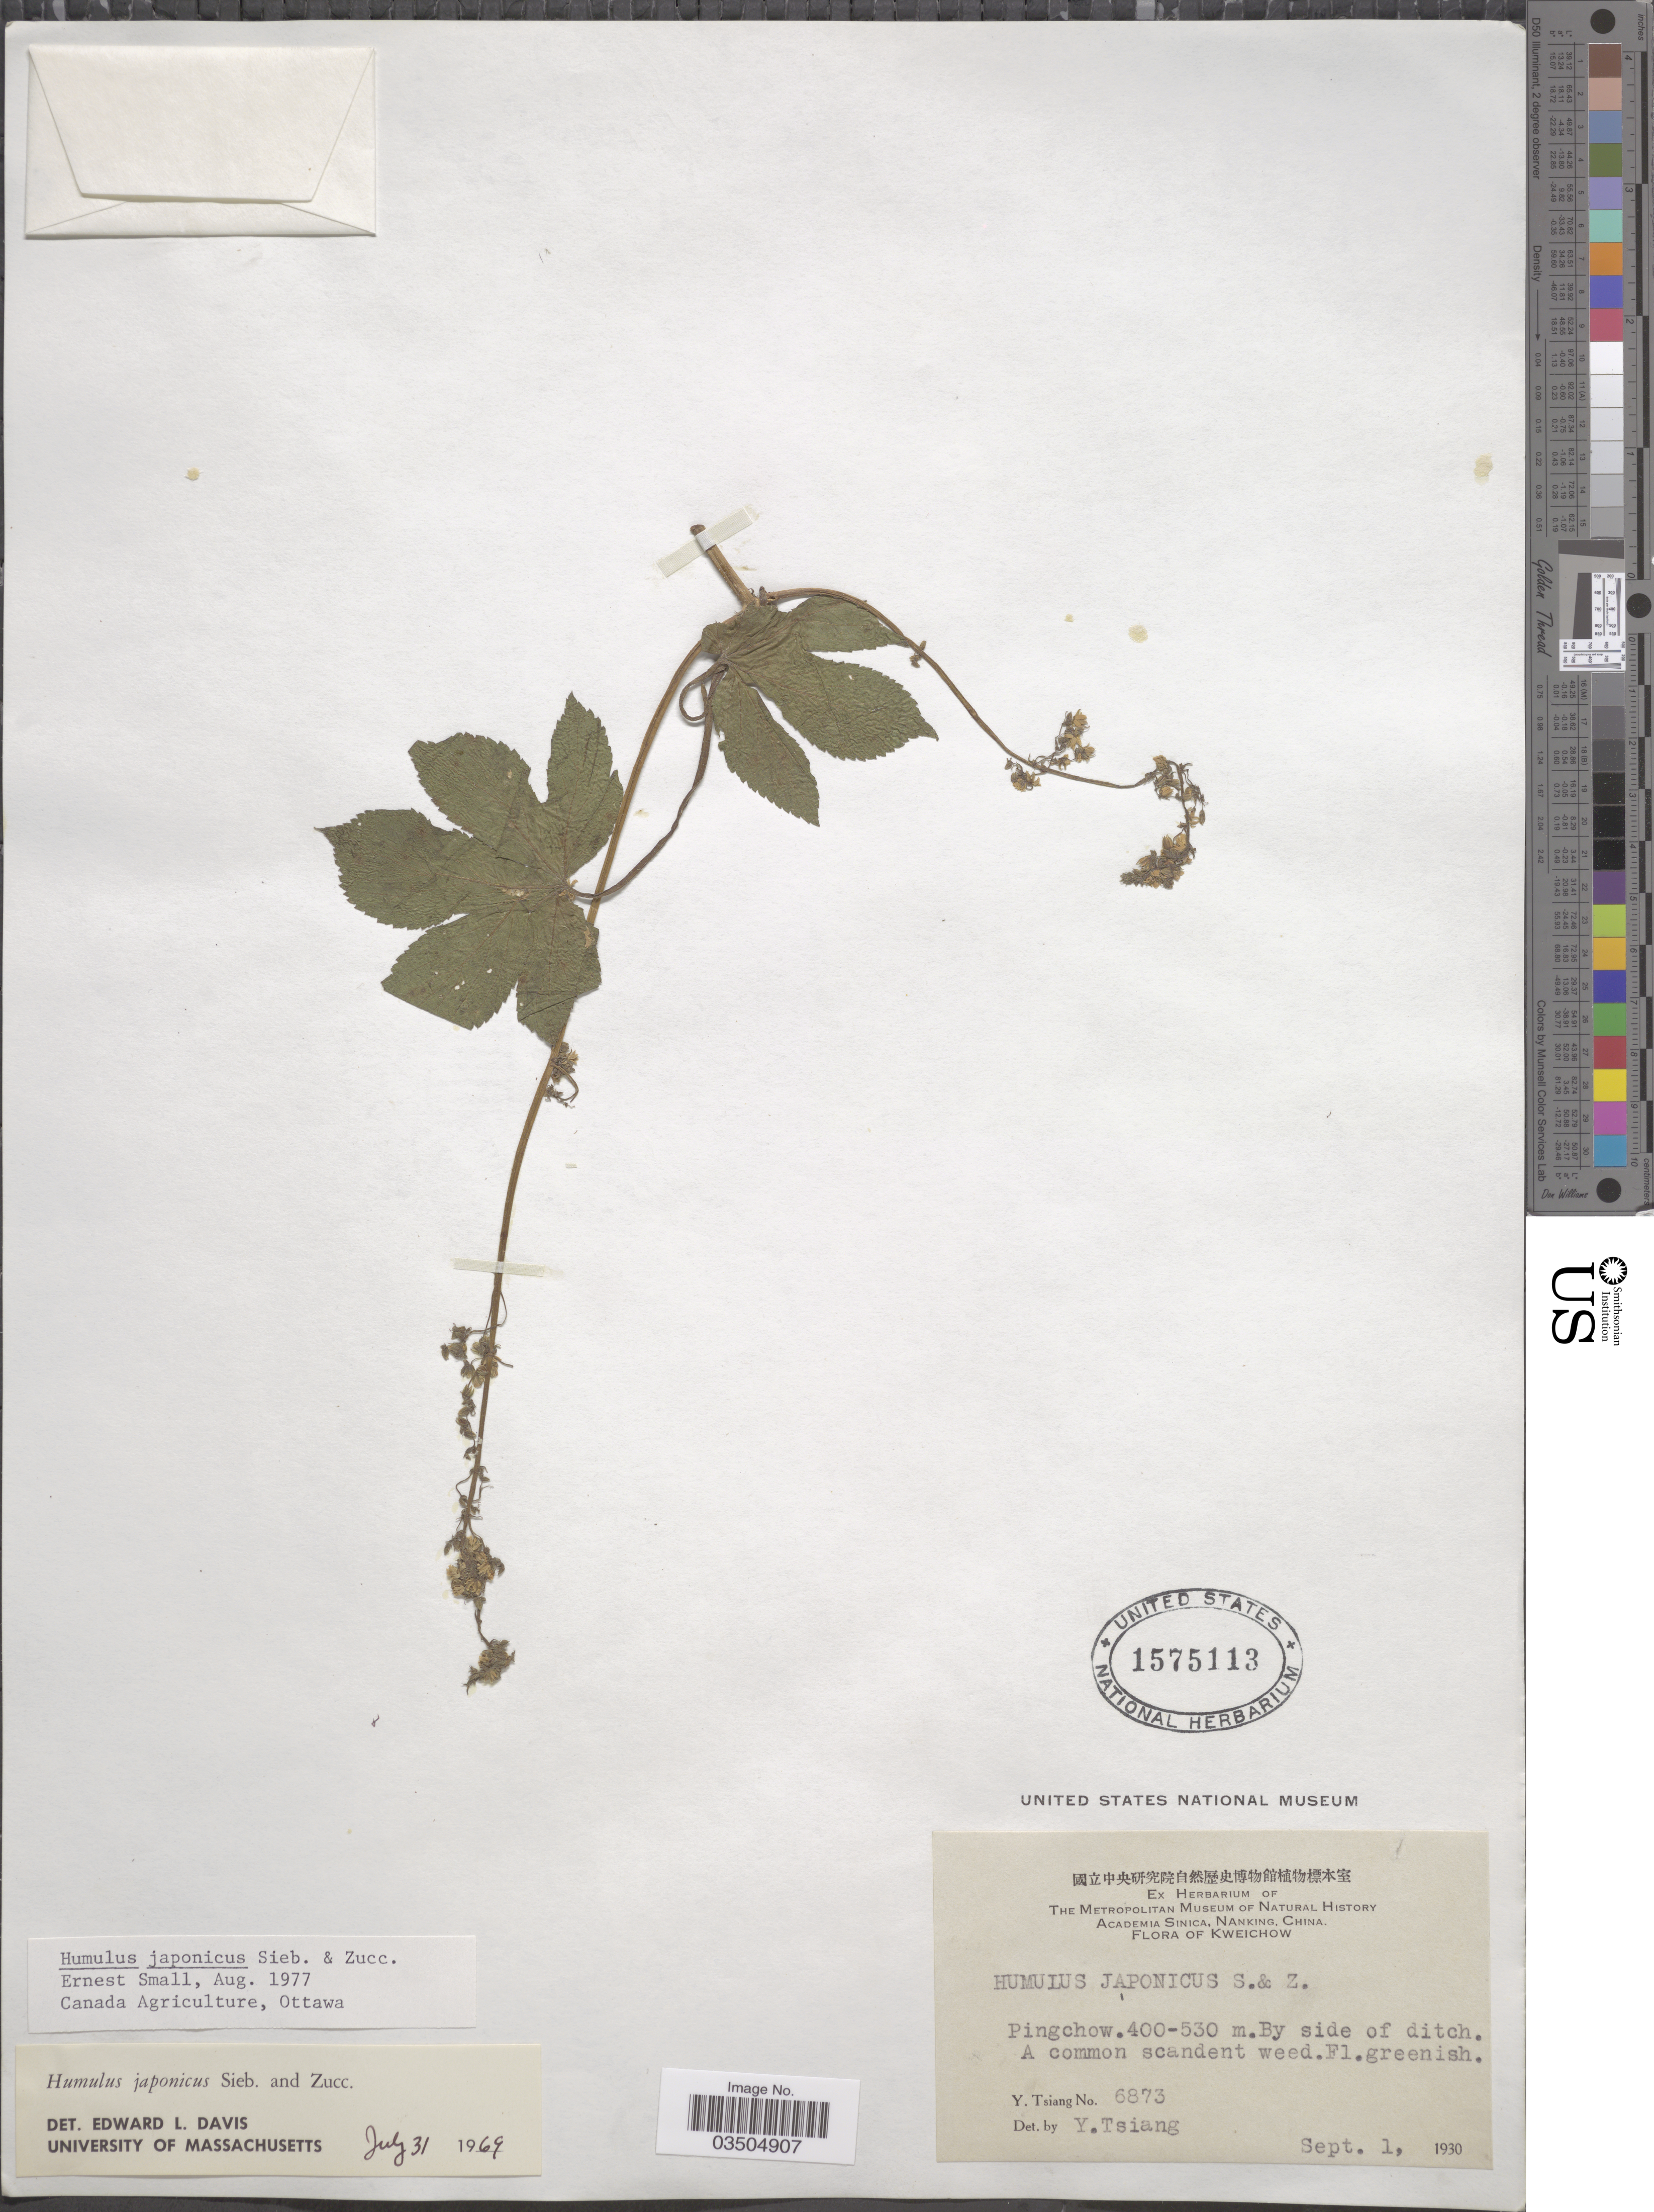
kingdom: Plantae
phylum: Tracheophyta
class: Magnoliopsida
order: Rosales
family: Cannabaceae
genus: Humulus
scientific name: Humulus japonicus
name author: Siebold & Zucc.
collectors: Y. Tsiang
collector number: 6873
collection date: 1930-09-01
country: China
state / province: Guizhou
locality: Kweichow. Pingchow. By side of ditch.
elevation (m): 400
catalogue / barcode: US 1575113